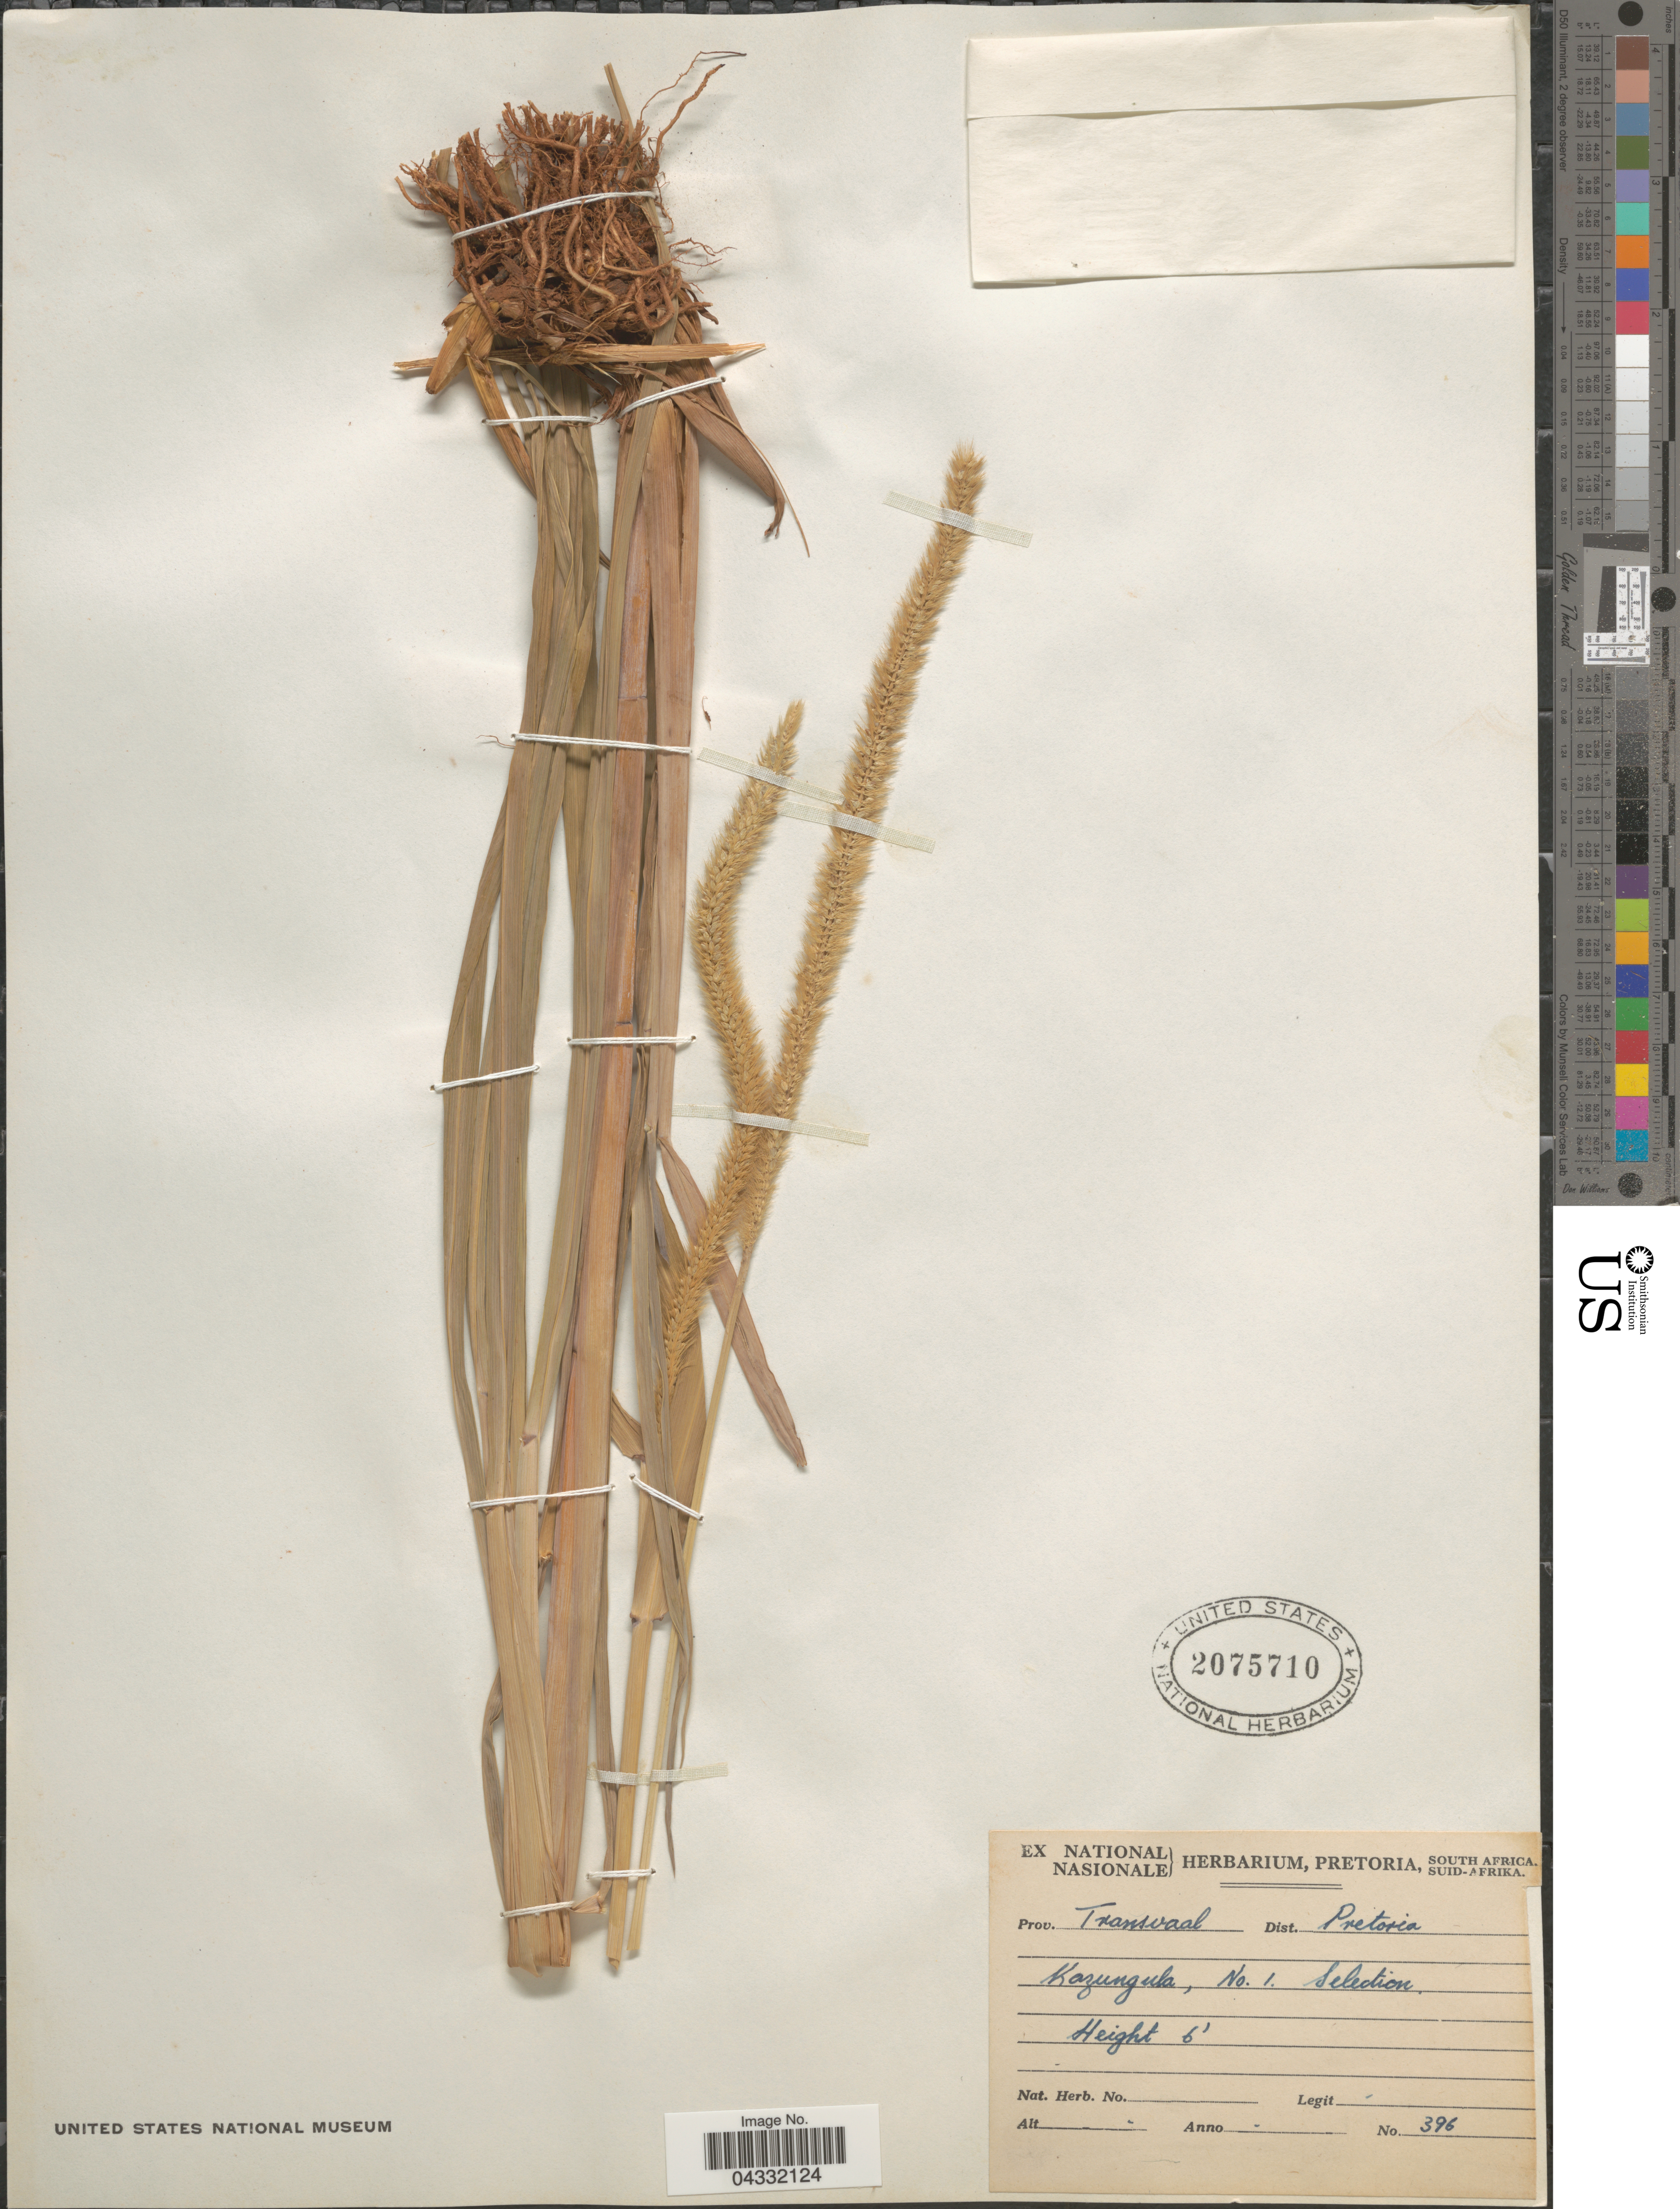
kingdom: Plantae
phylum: Tracheophyta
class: Liliopsida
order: Poales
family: Poaceae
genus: Setaria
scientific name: Setaria sp.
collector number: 396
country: South Africa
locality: Prov. Transvaal. Dist. Pretoria. Kazungula, No. 1. Selection.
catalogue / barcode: US 2075710